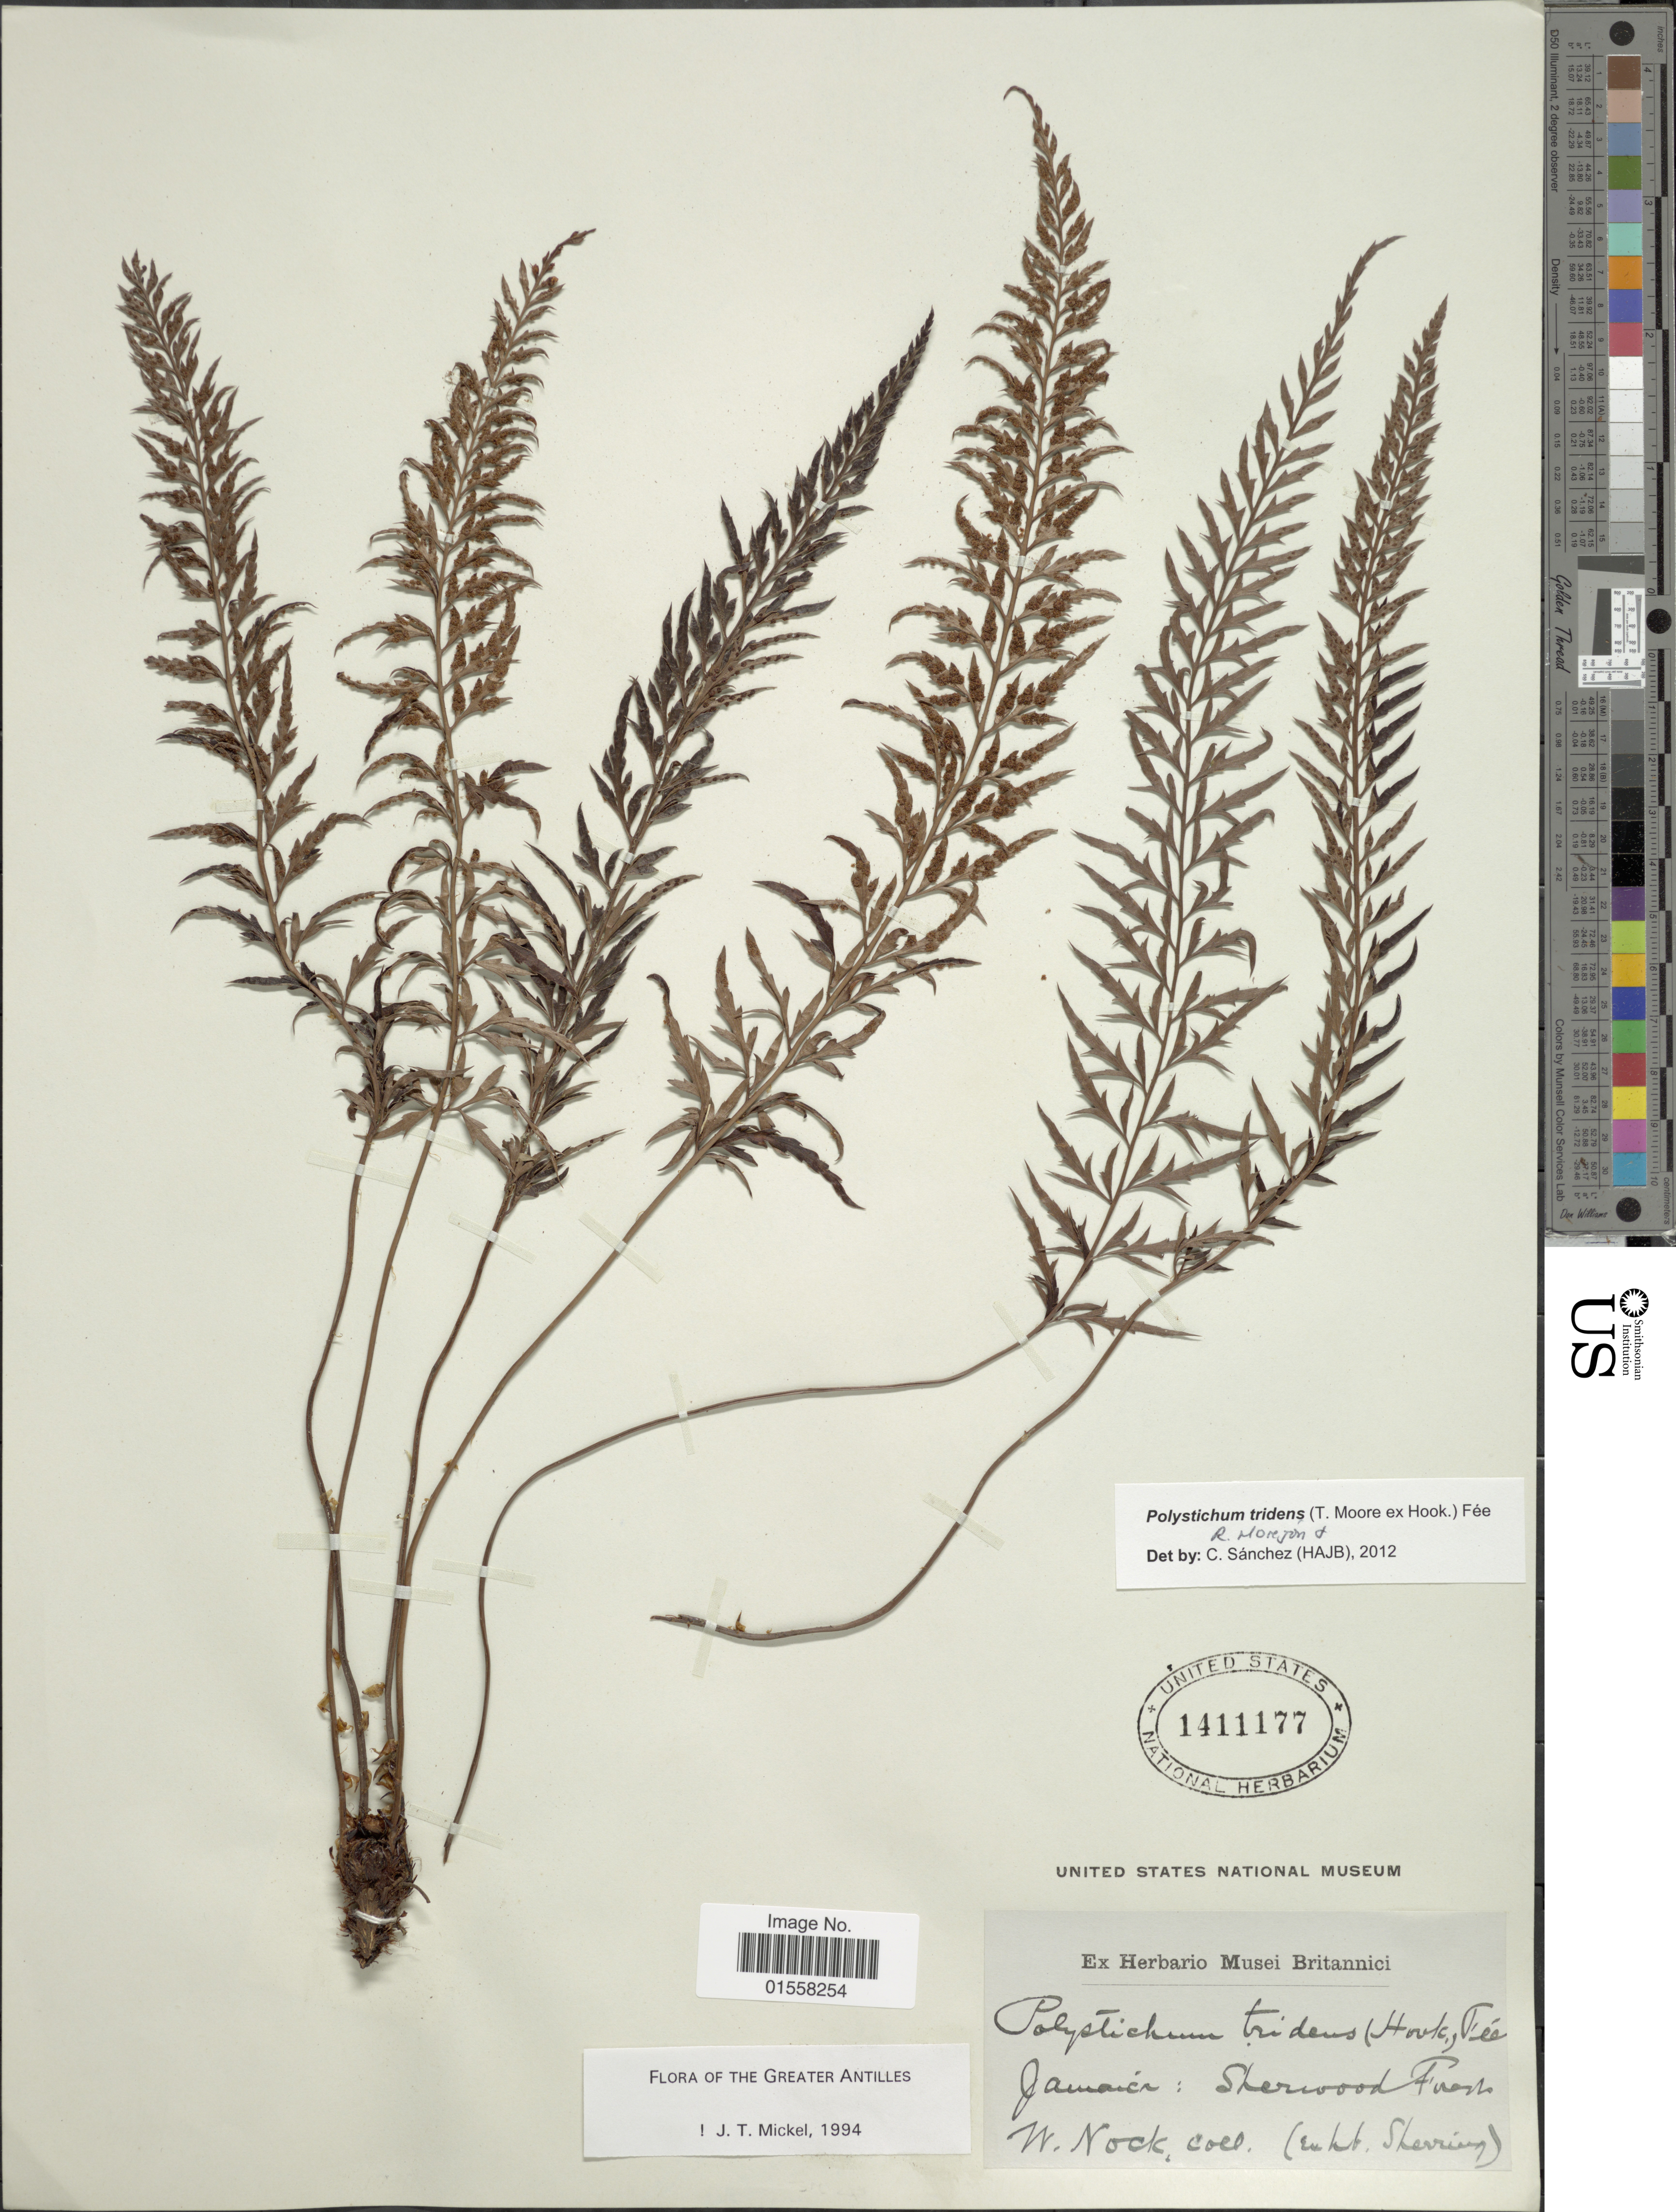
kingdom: Plantae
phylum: Tracheophyta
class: Polypodiopsida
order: Polypodiales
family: Dryopteridaceae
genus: Polystichum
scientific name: Polystichum tridens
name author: (Moore ex Hook.) Fée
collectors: W. Nock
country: Jamaica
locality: Jamaica: Sherwood Forest.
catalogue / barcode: US 1411177